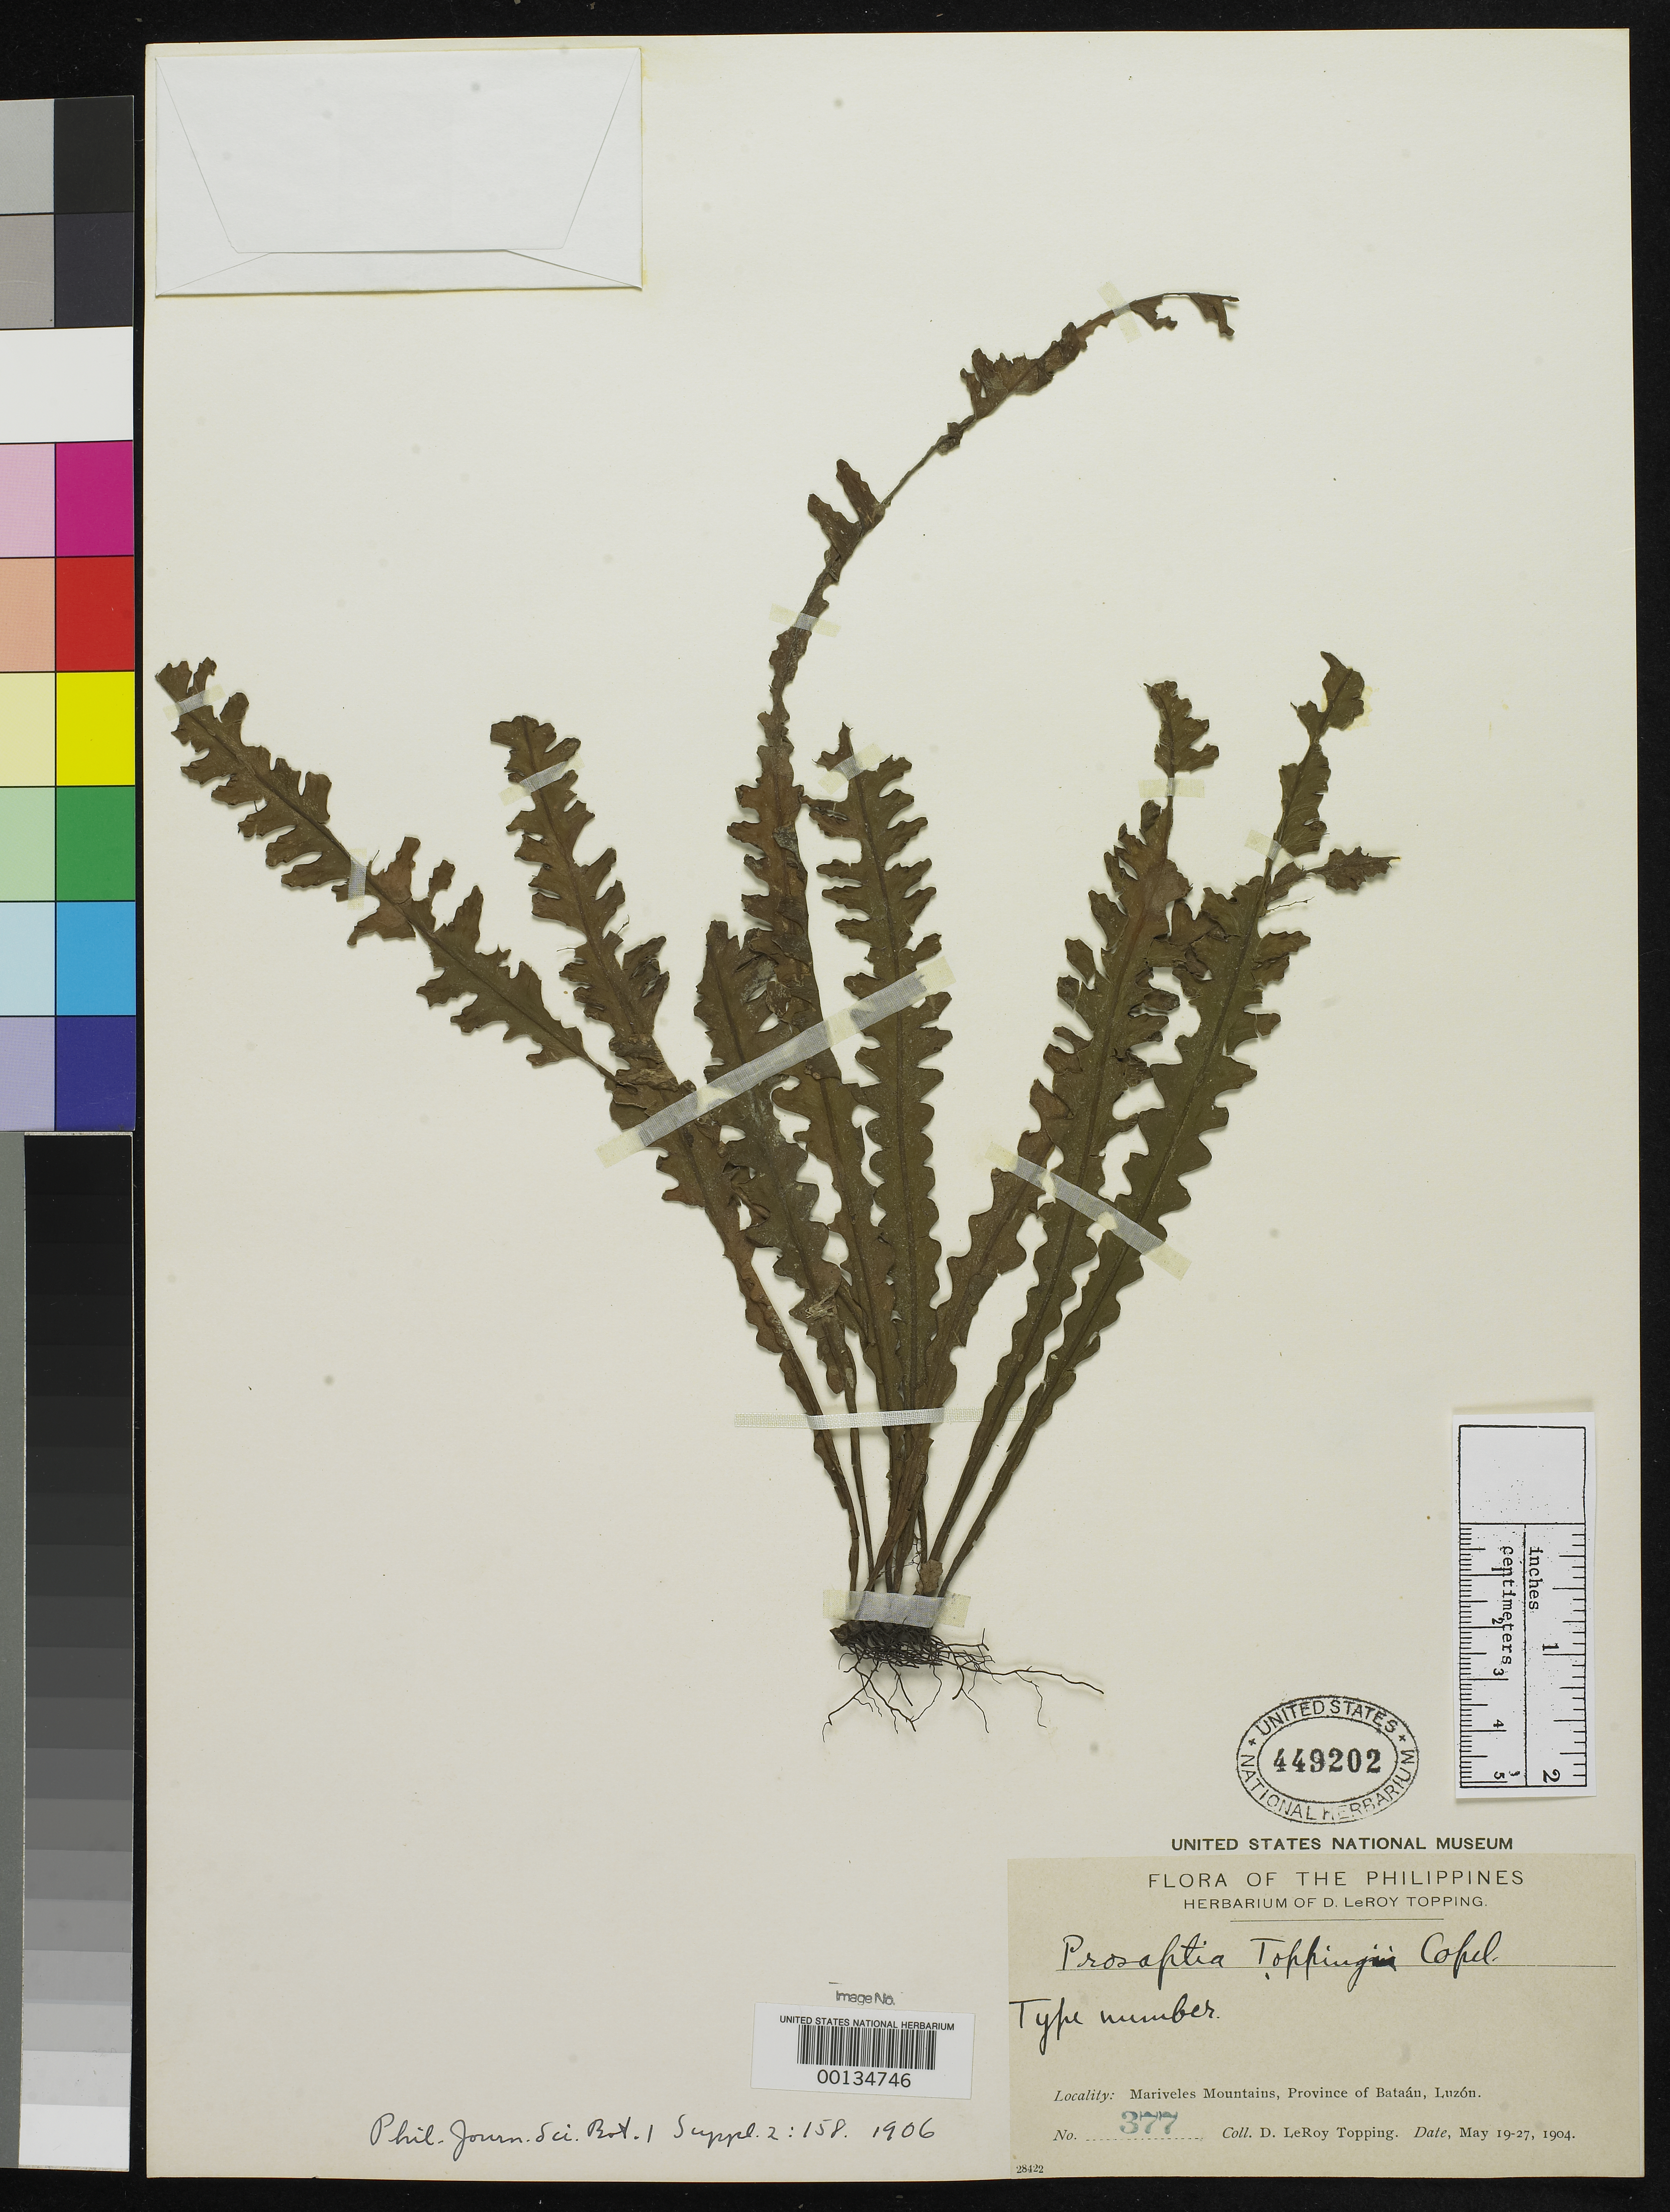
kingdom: Plantae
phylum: Tracheophyta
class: Polypodiopsida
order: Polypodiales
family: Polypodiaceae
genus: Prosaptia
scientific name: Prosaptia toppingii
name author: Copel.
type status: Isotype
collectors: D. L. Topping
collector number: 377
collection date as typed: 19 May 1904 to 27 May 1904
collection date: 1904-05-19/1904-05-27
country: Philippines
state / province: Central Luzon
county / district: Bataan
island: Luzon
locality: Mount Mariveles.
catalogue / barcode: US 449202